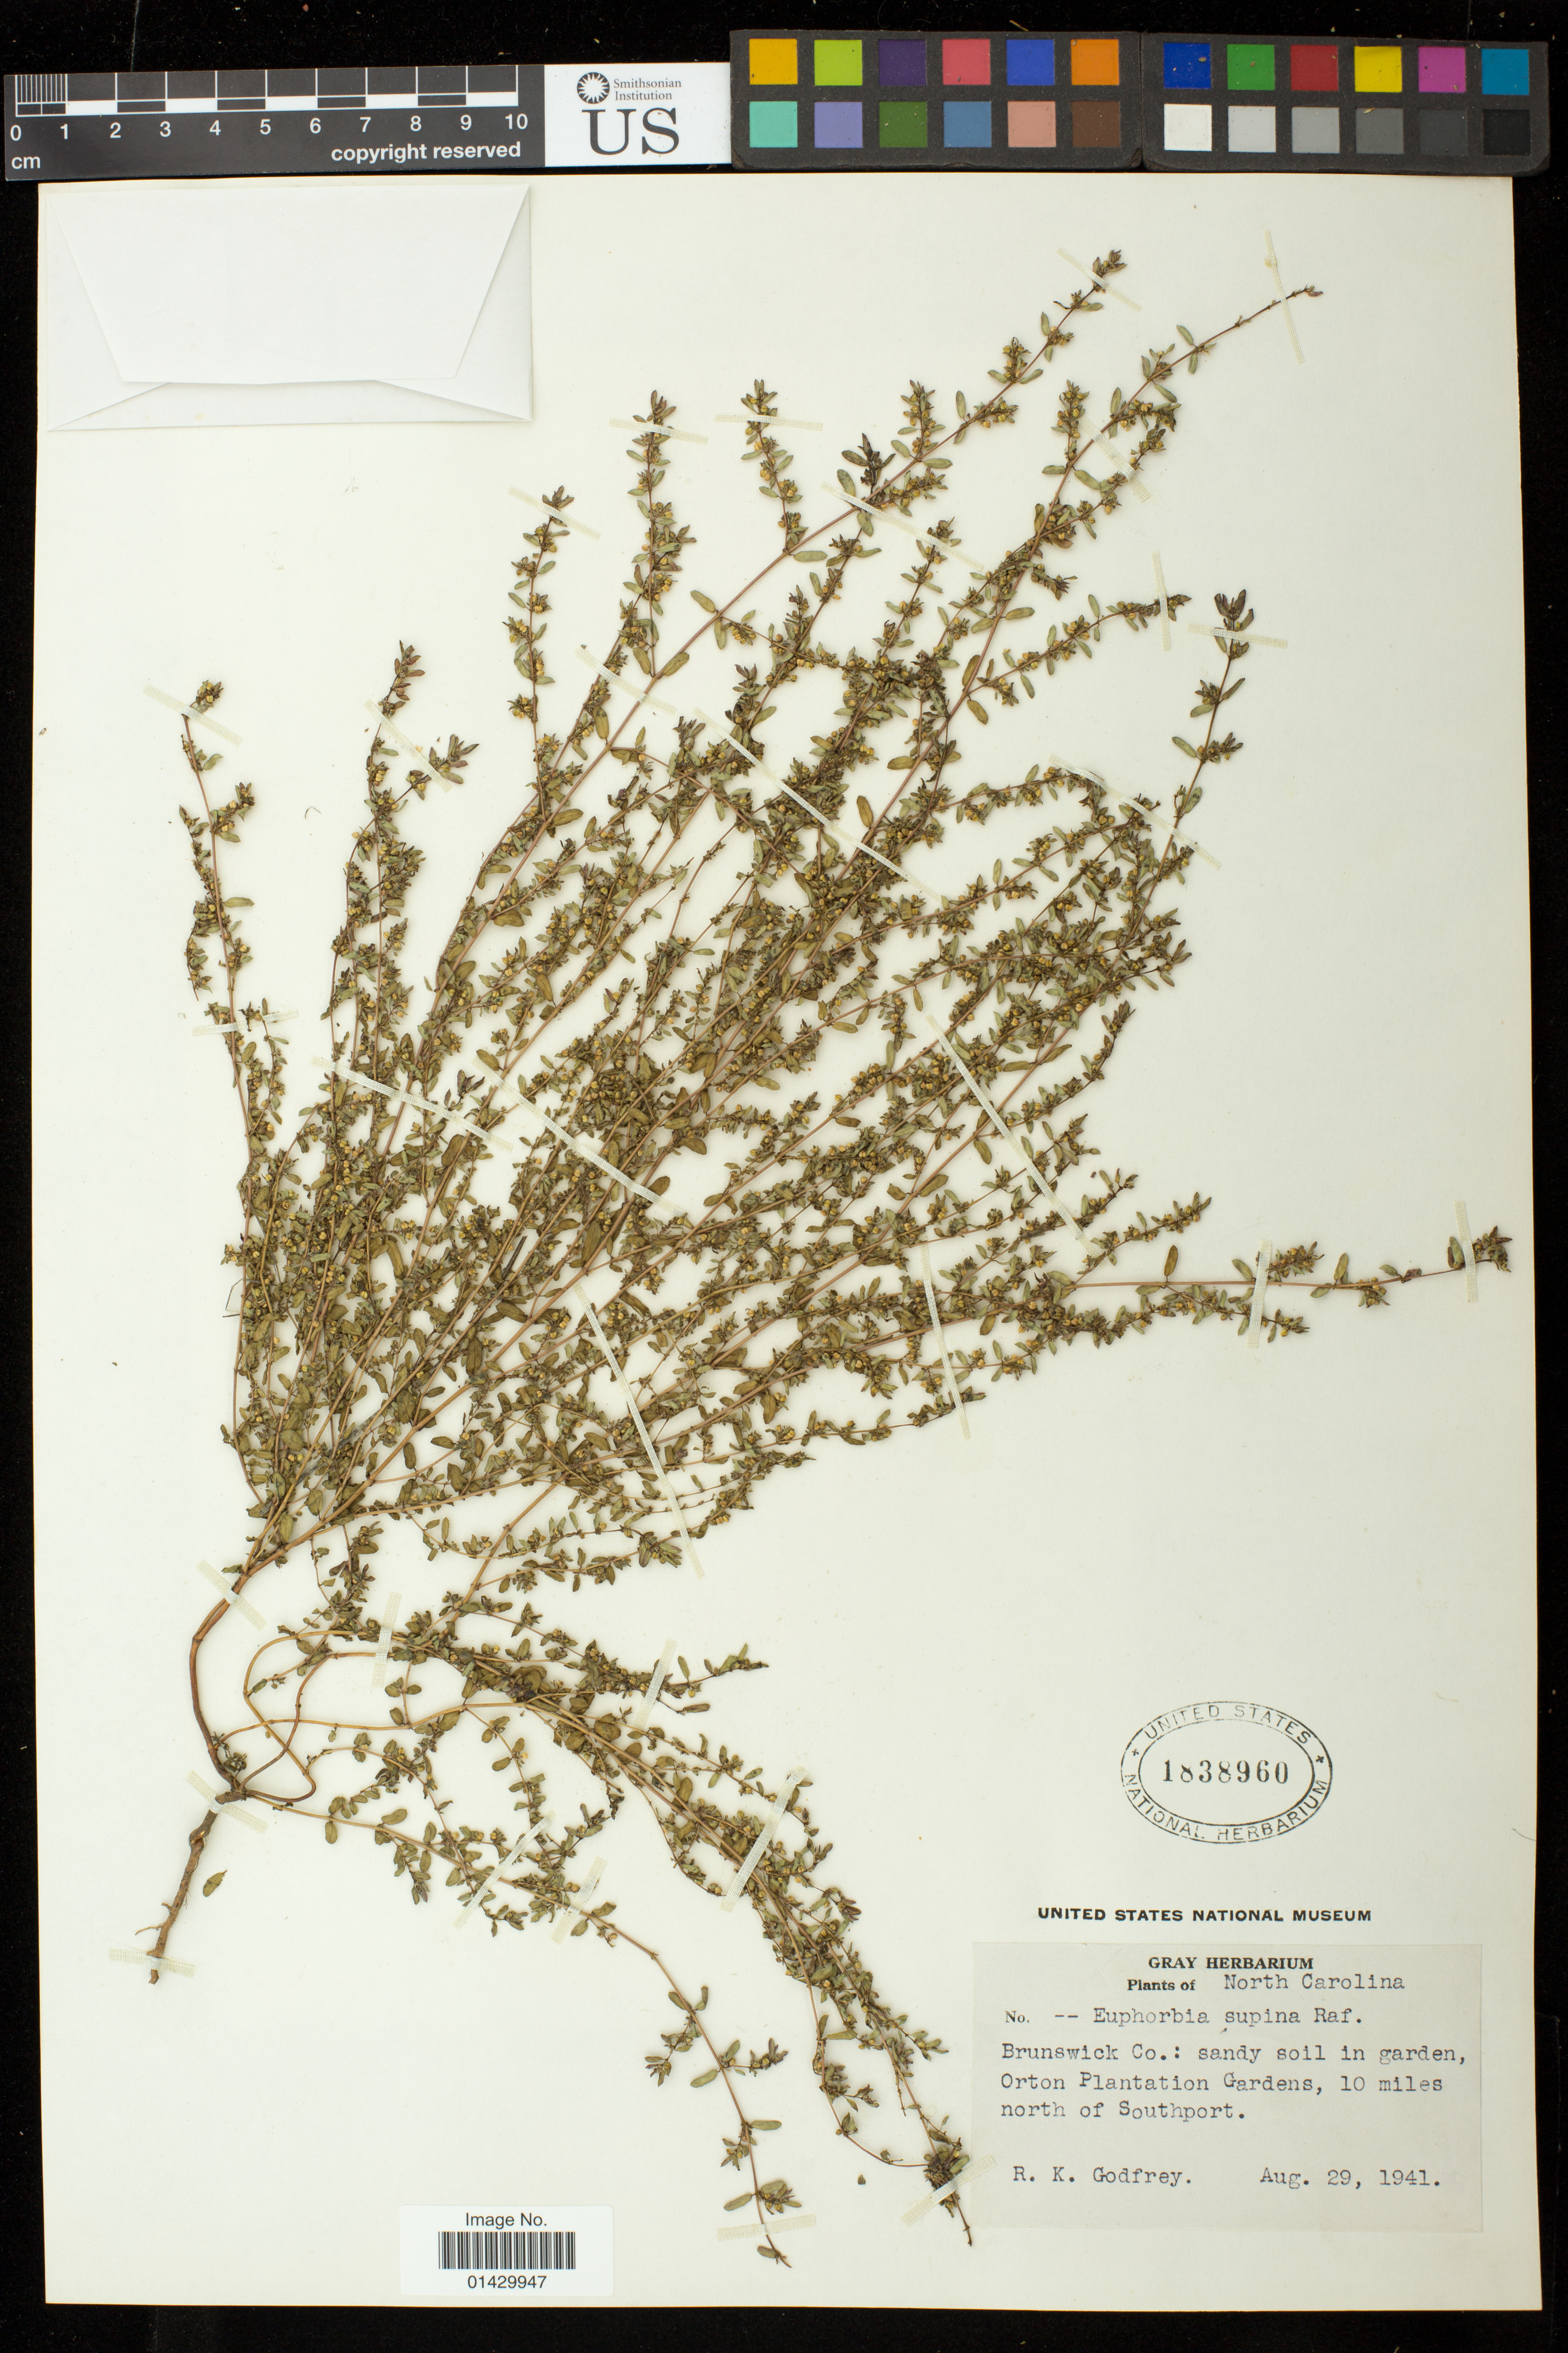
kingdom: Plantae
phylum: Tracheophyta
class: Magnoliopsida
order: Malpighiales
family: Euphorbiaceae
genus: Euphorbia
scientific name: Euphorbia maculata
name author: L.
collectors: R. K. Godfrey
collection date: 1941-08-29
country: United States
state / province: North Carolina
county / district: Brunswick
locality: Orton Plantation Gardens, 10 miles north of Southport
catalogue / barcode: US 1838960